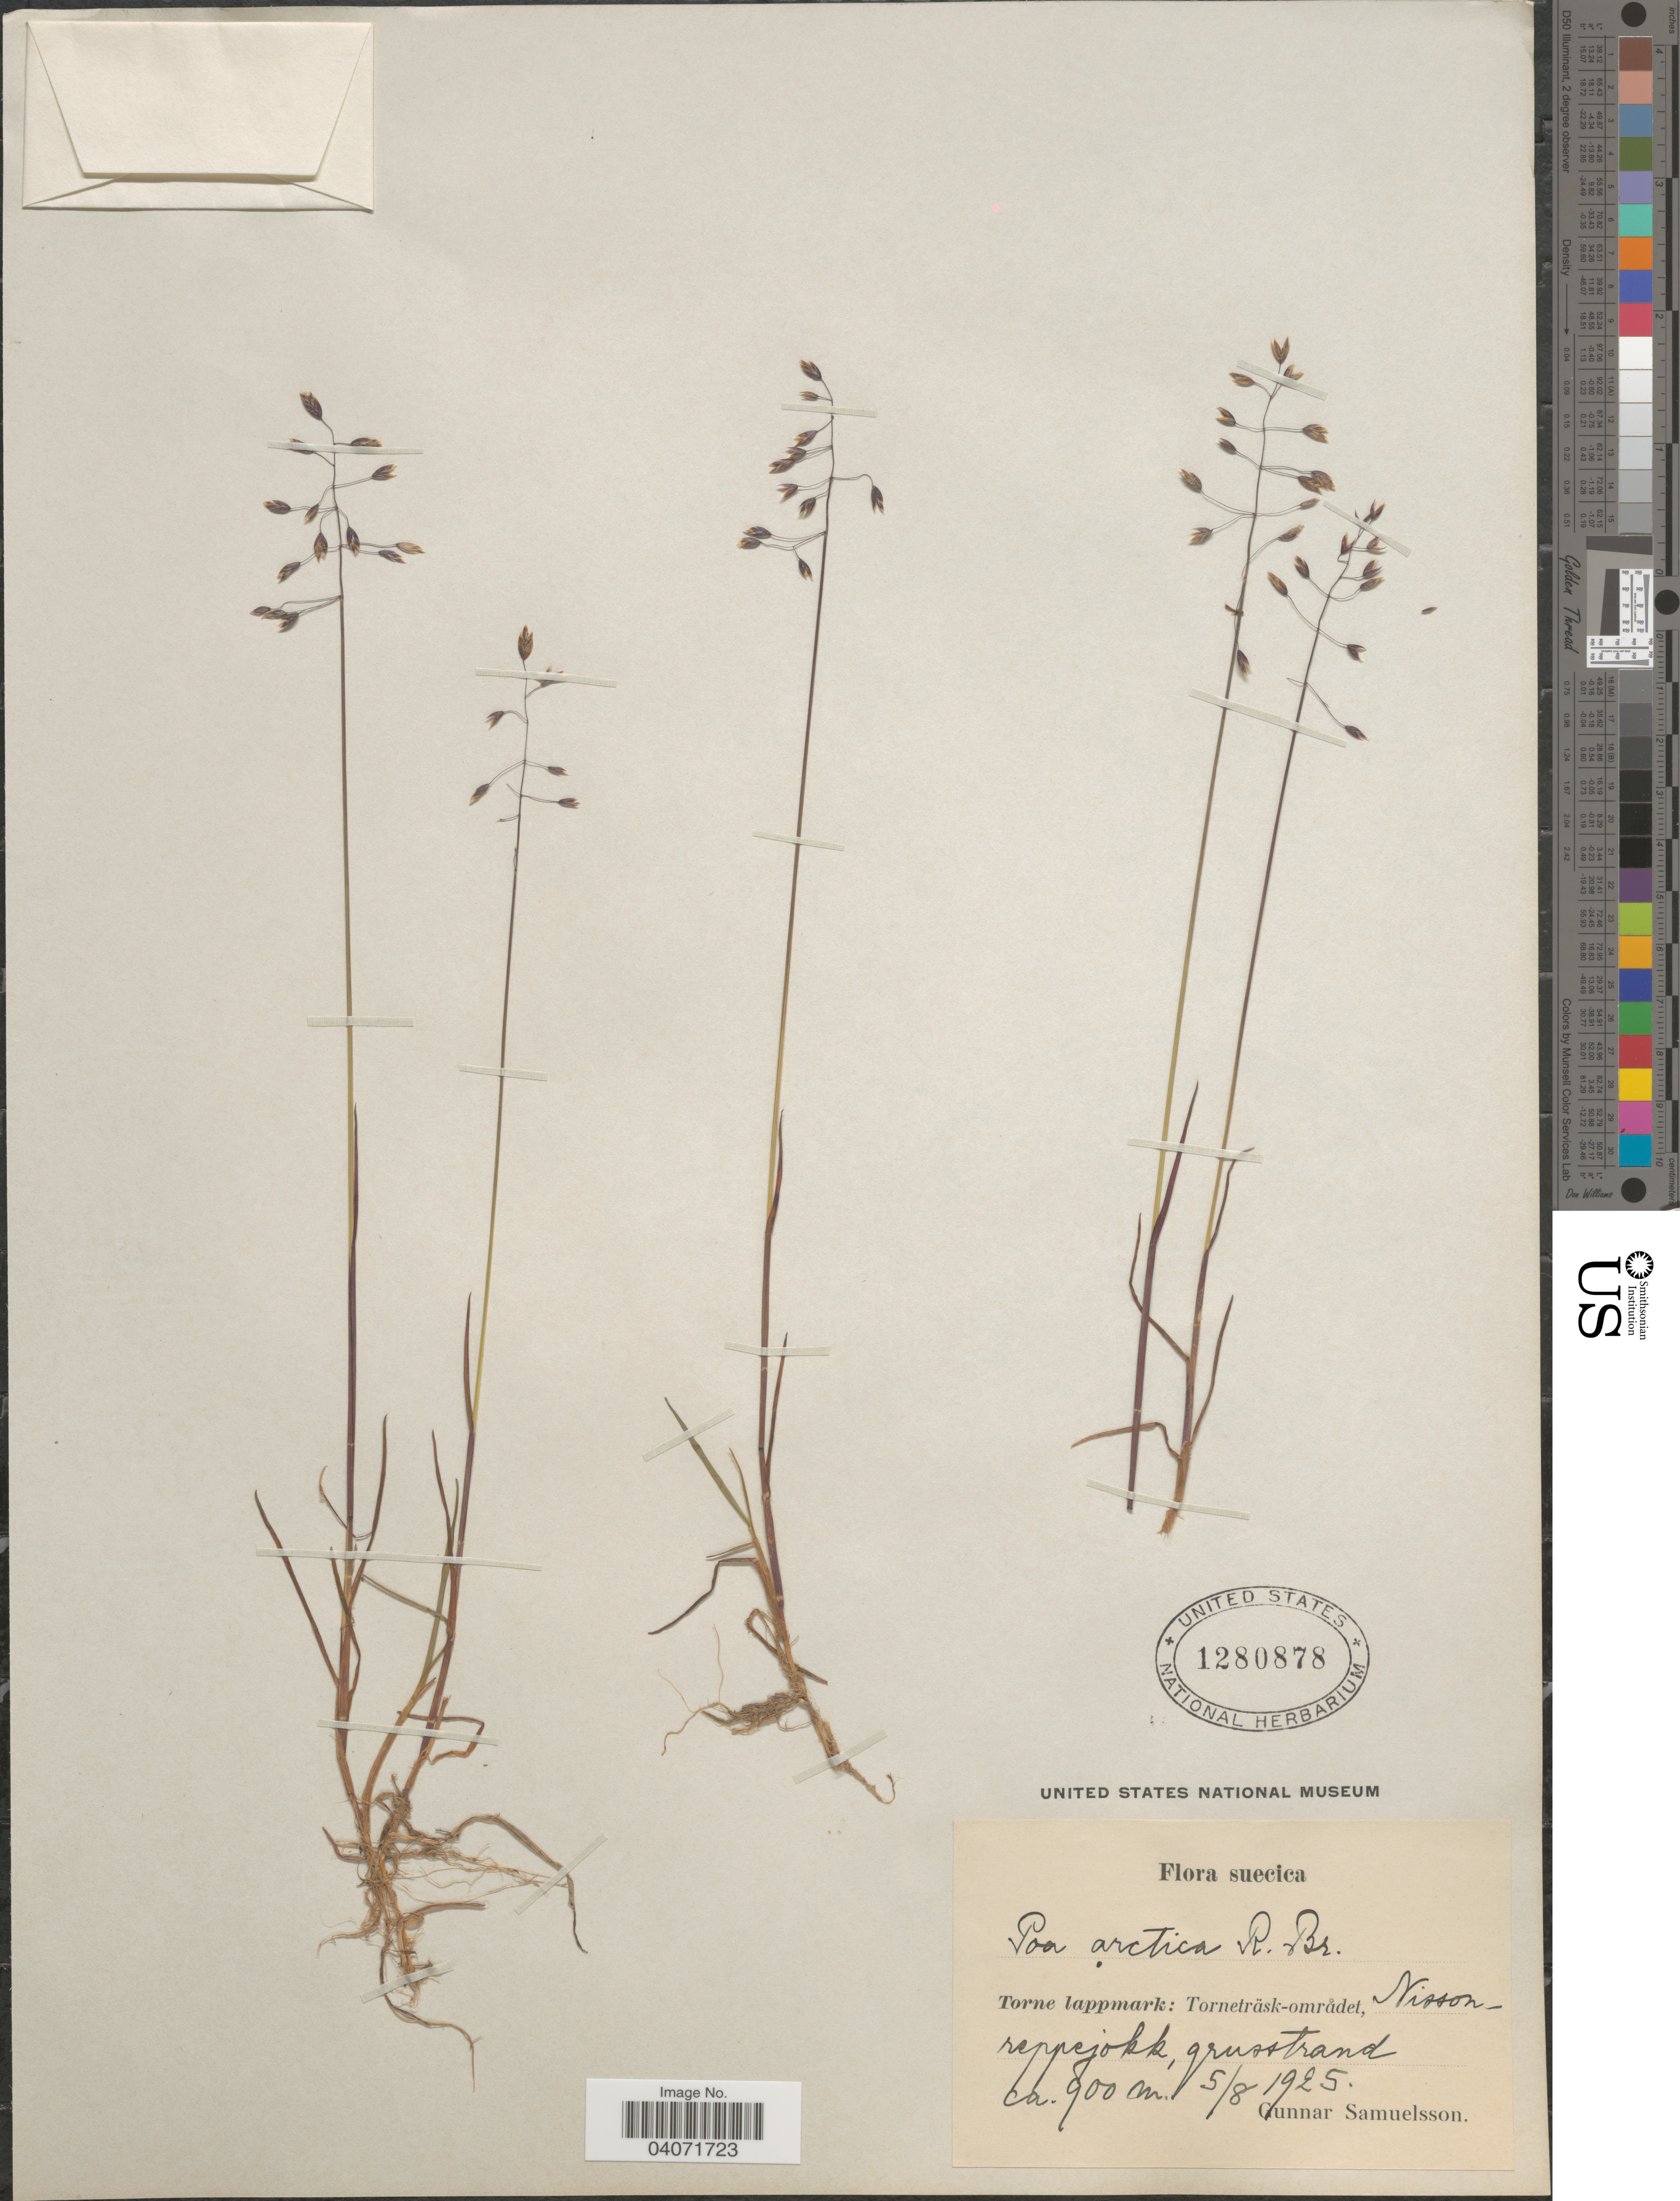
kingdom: Plantae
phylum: Tracheophyta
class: Liliopsida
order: Poales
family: Poaceae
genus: Poa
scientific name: Poa arctica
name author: R. Br.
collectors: G. Samuelsson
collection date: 1925-08-05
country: Sweden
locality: Suecica. Torne lappmark: Torneträsk-området Nisson-reppejokk, grusstand. [interpreted]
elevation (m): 900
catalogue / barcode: US 1280878